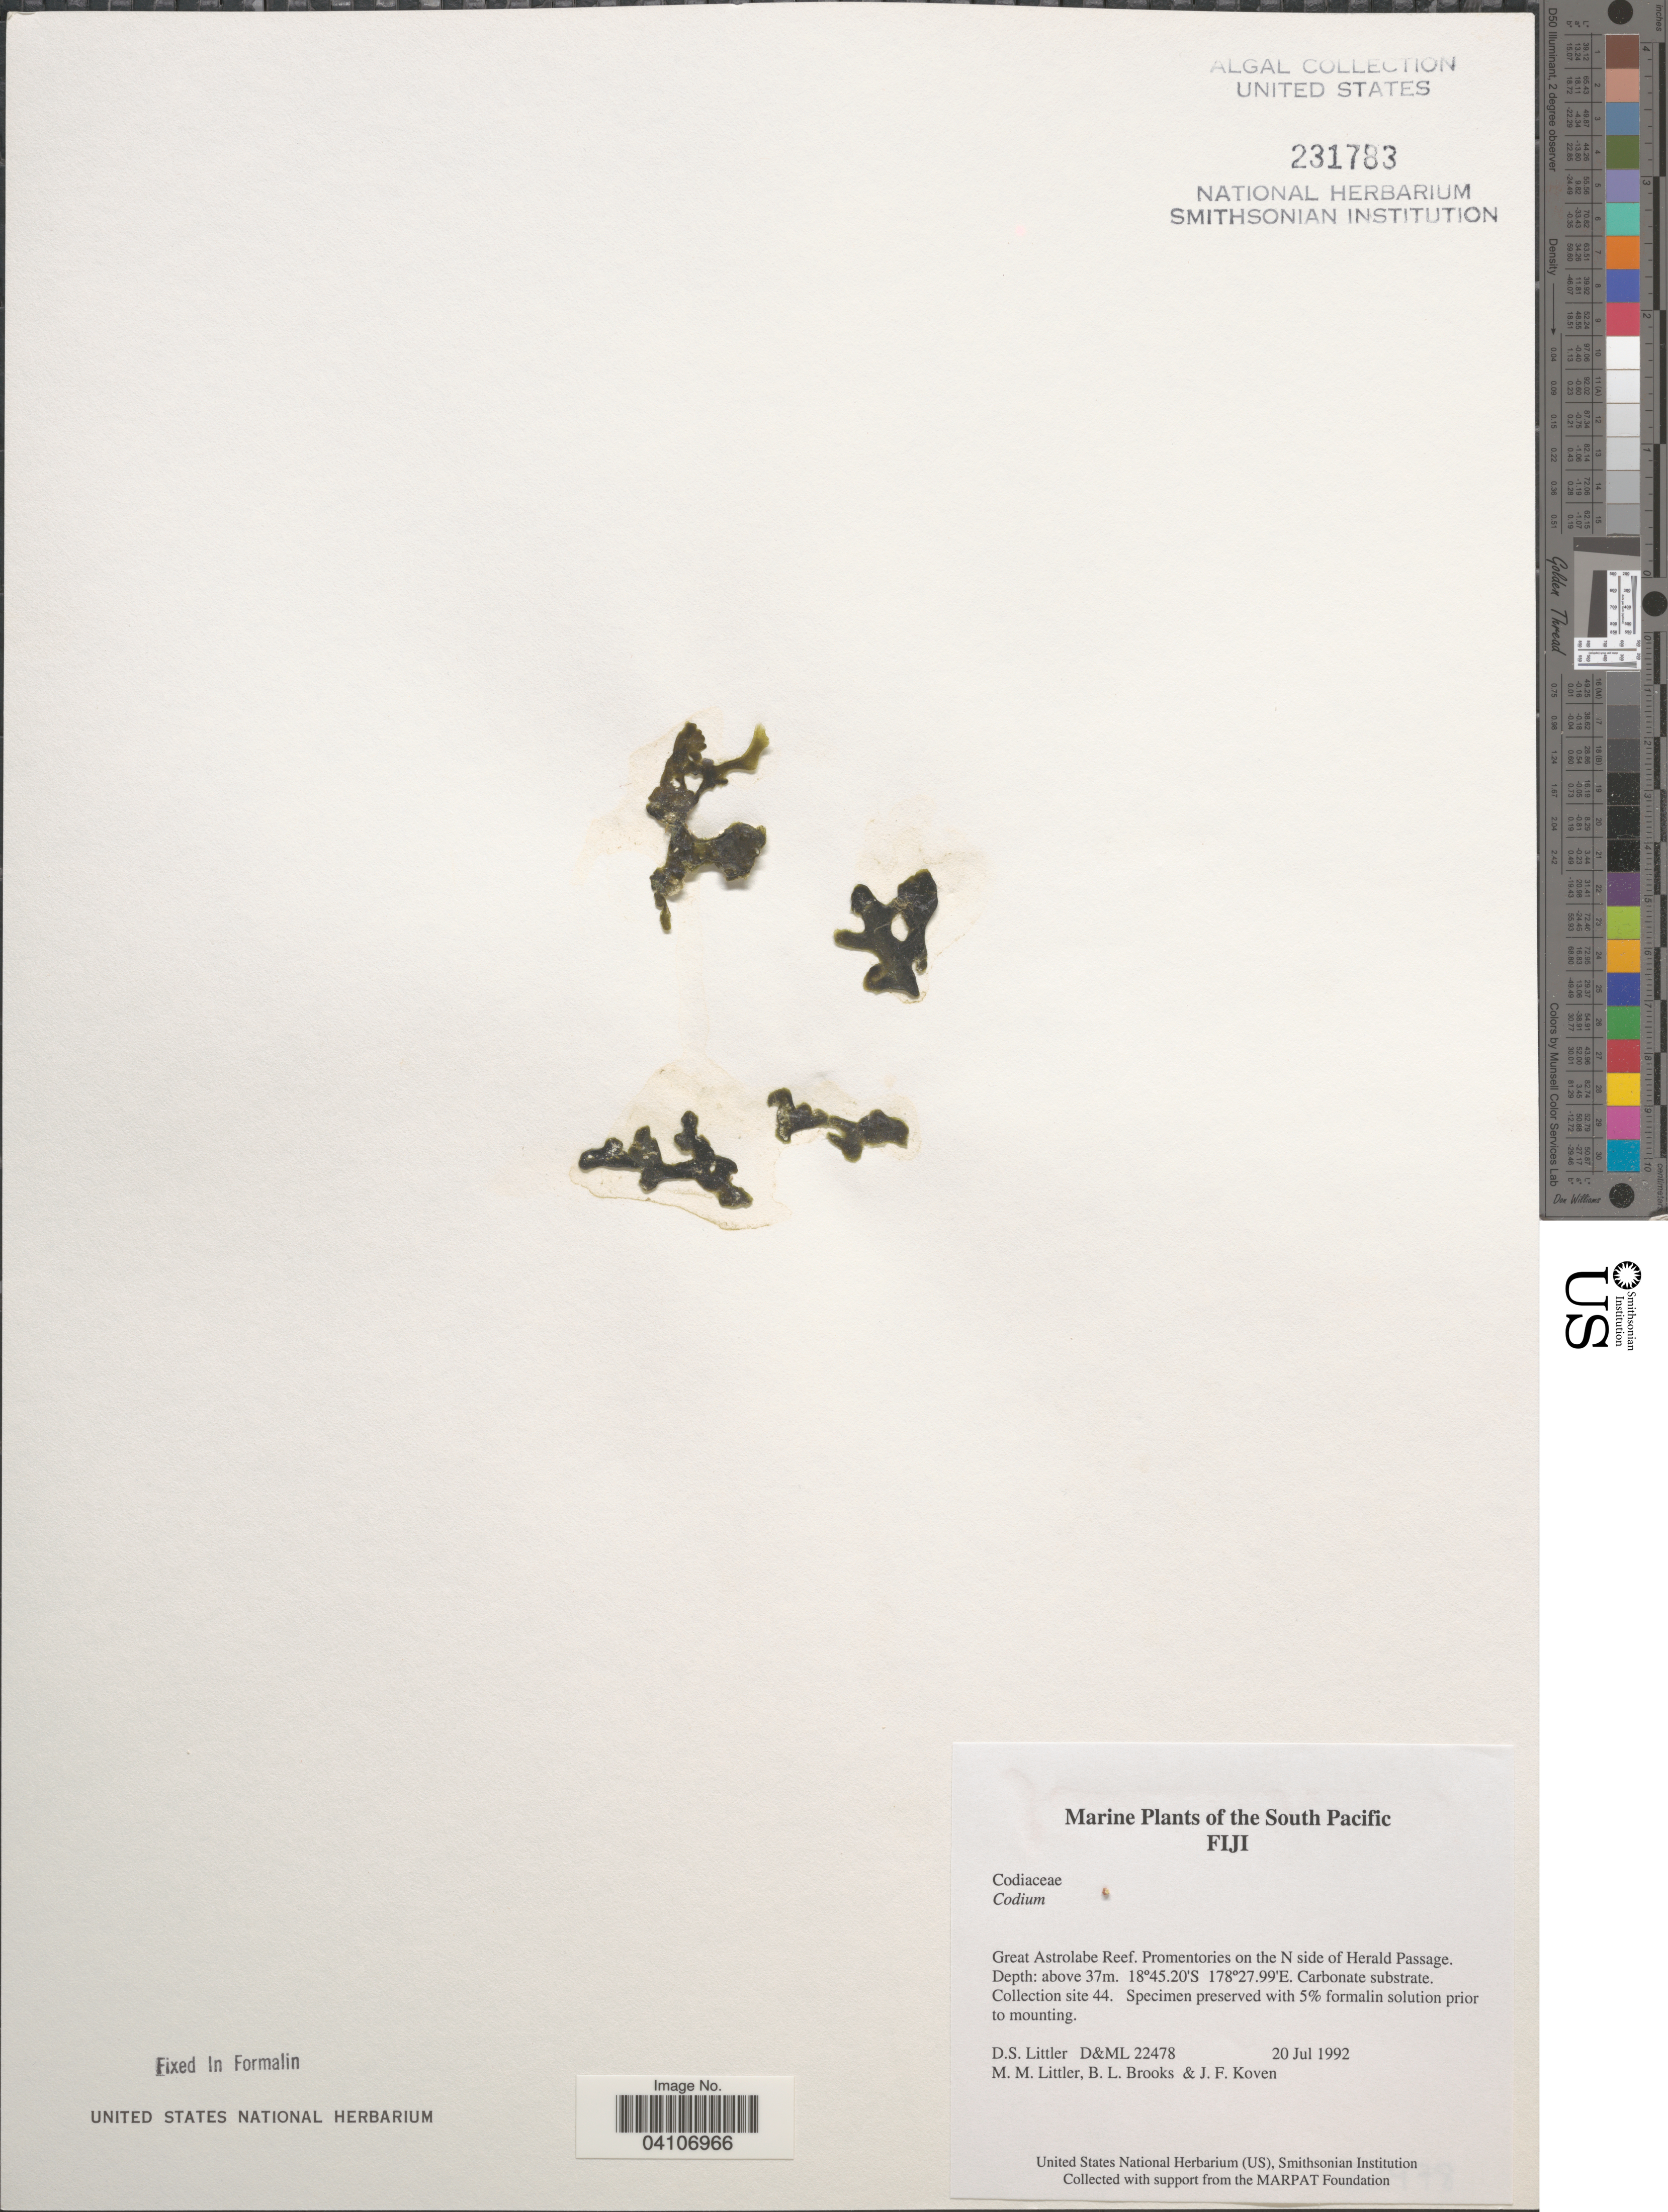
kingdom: Plantae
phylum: Chlorophyta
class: Ulvophyceae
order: Bryopsidales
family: Codiaceae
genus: Codium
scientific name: Codium sp.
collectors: D. S. Littler, B. Brooks & J. Koven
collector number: D&ML22478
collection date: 1992-07-20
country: Fiji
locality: Great Astrolabe Reef. Promentories on the N side of Herald Passage. Collection site 44.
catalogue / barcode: US 231783